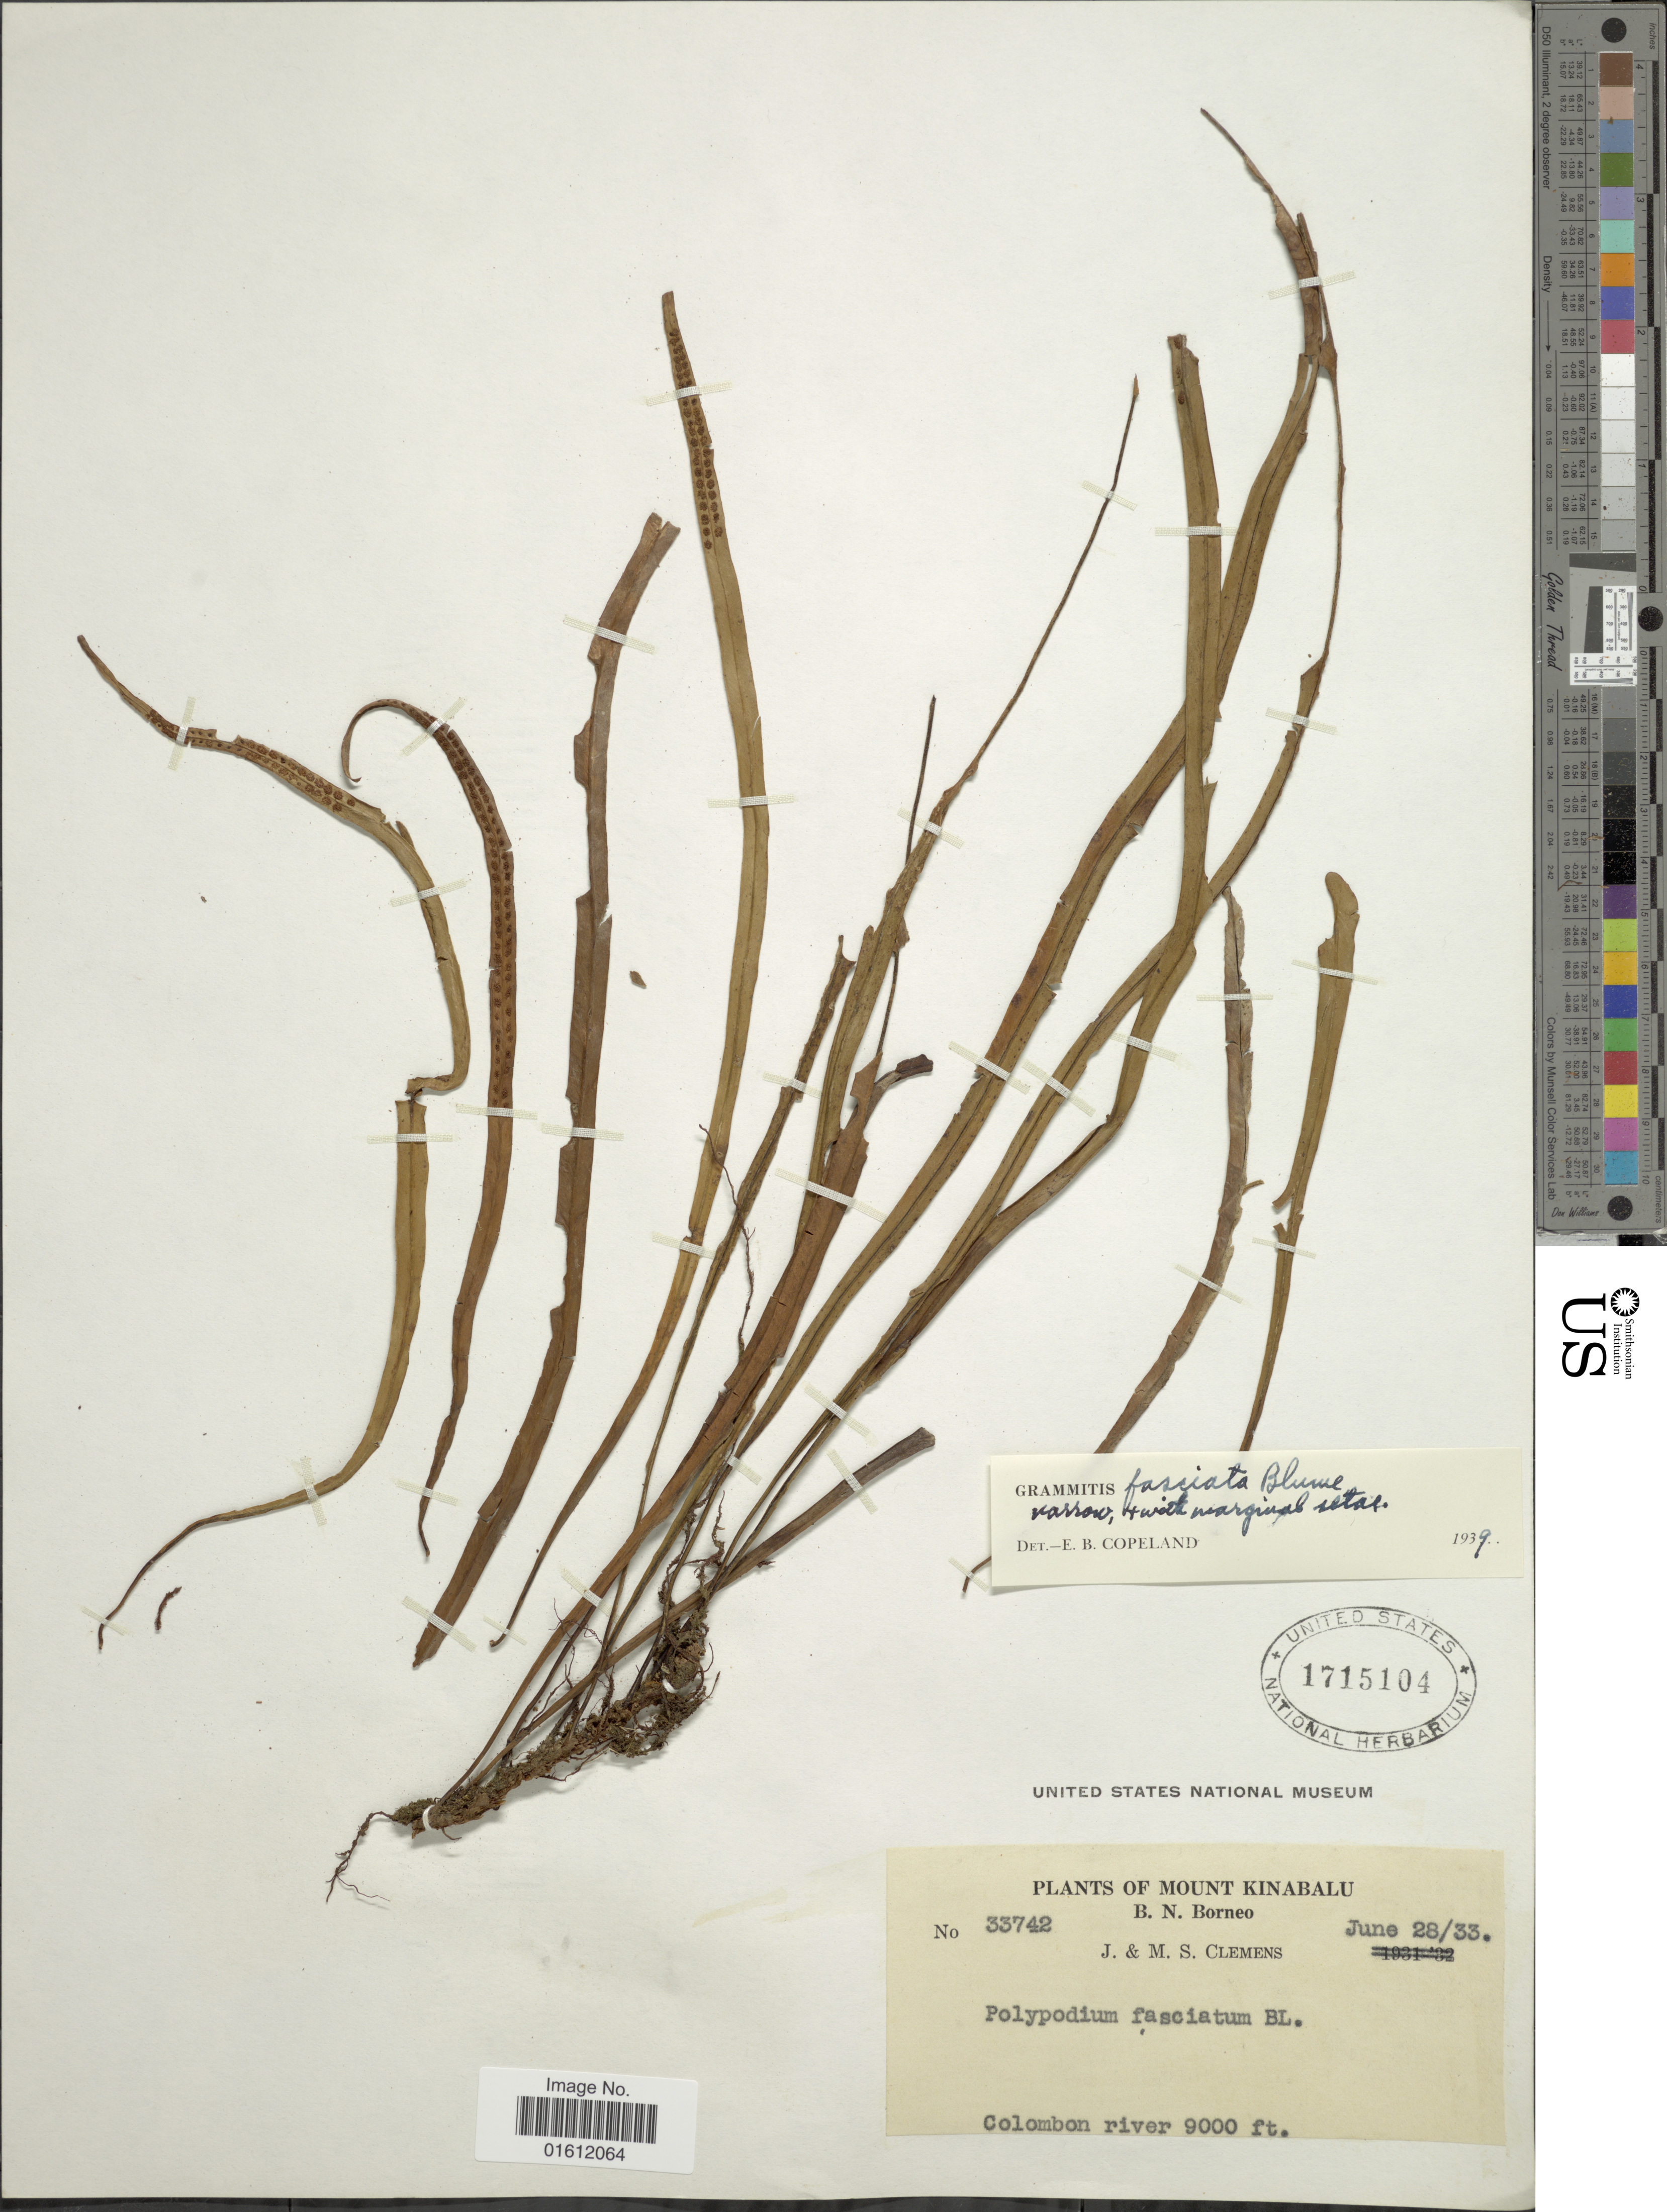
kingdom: Plantae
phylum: Tracheophyta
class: Polypodiopsida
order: Polypodiales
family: Polypodiaceae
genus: Oreogrammitis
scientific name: Oreogrammitis fasciata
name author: (Blume) Parris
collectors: J. Clemens & M. S. Clemens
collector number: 33742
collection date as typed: Transcribed d/m/y: 28/6/33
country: Malaysia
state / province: Sabah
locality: Mount Kinabalu, B.N.Borneo, Colombon river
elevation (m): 2743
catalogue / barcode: US 1715104